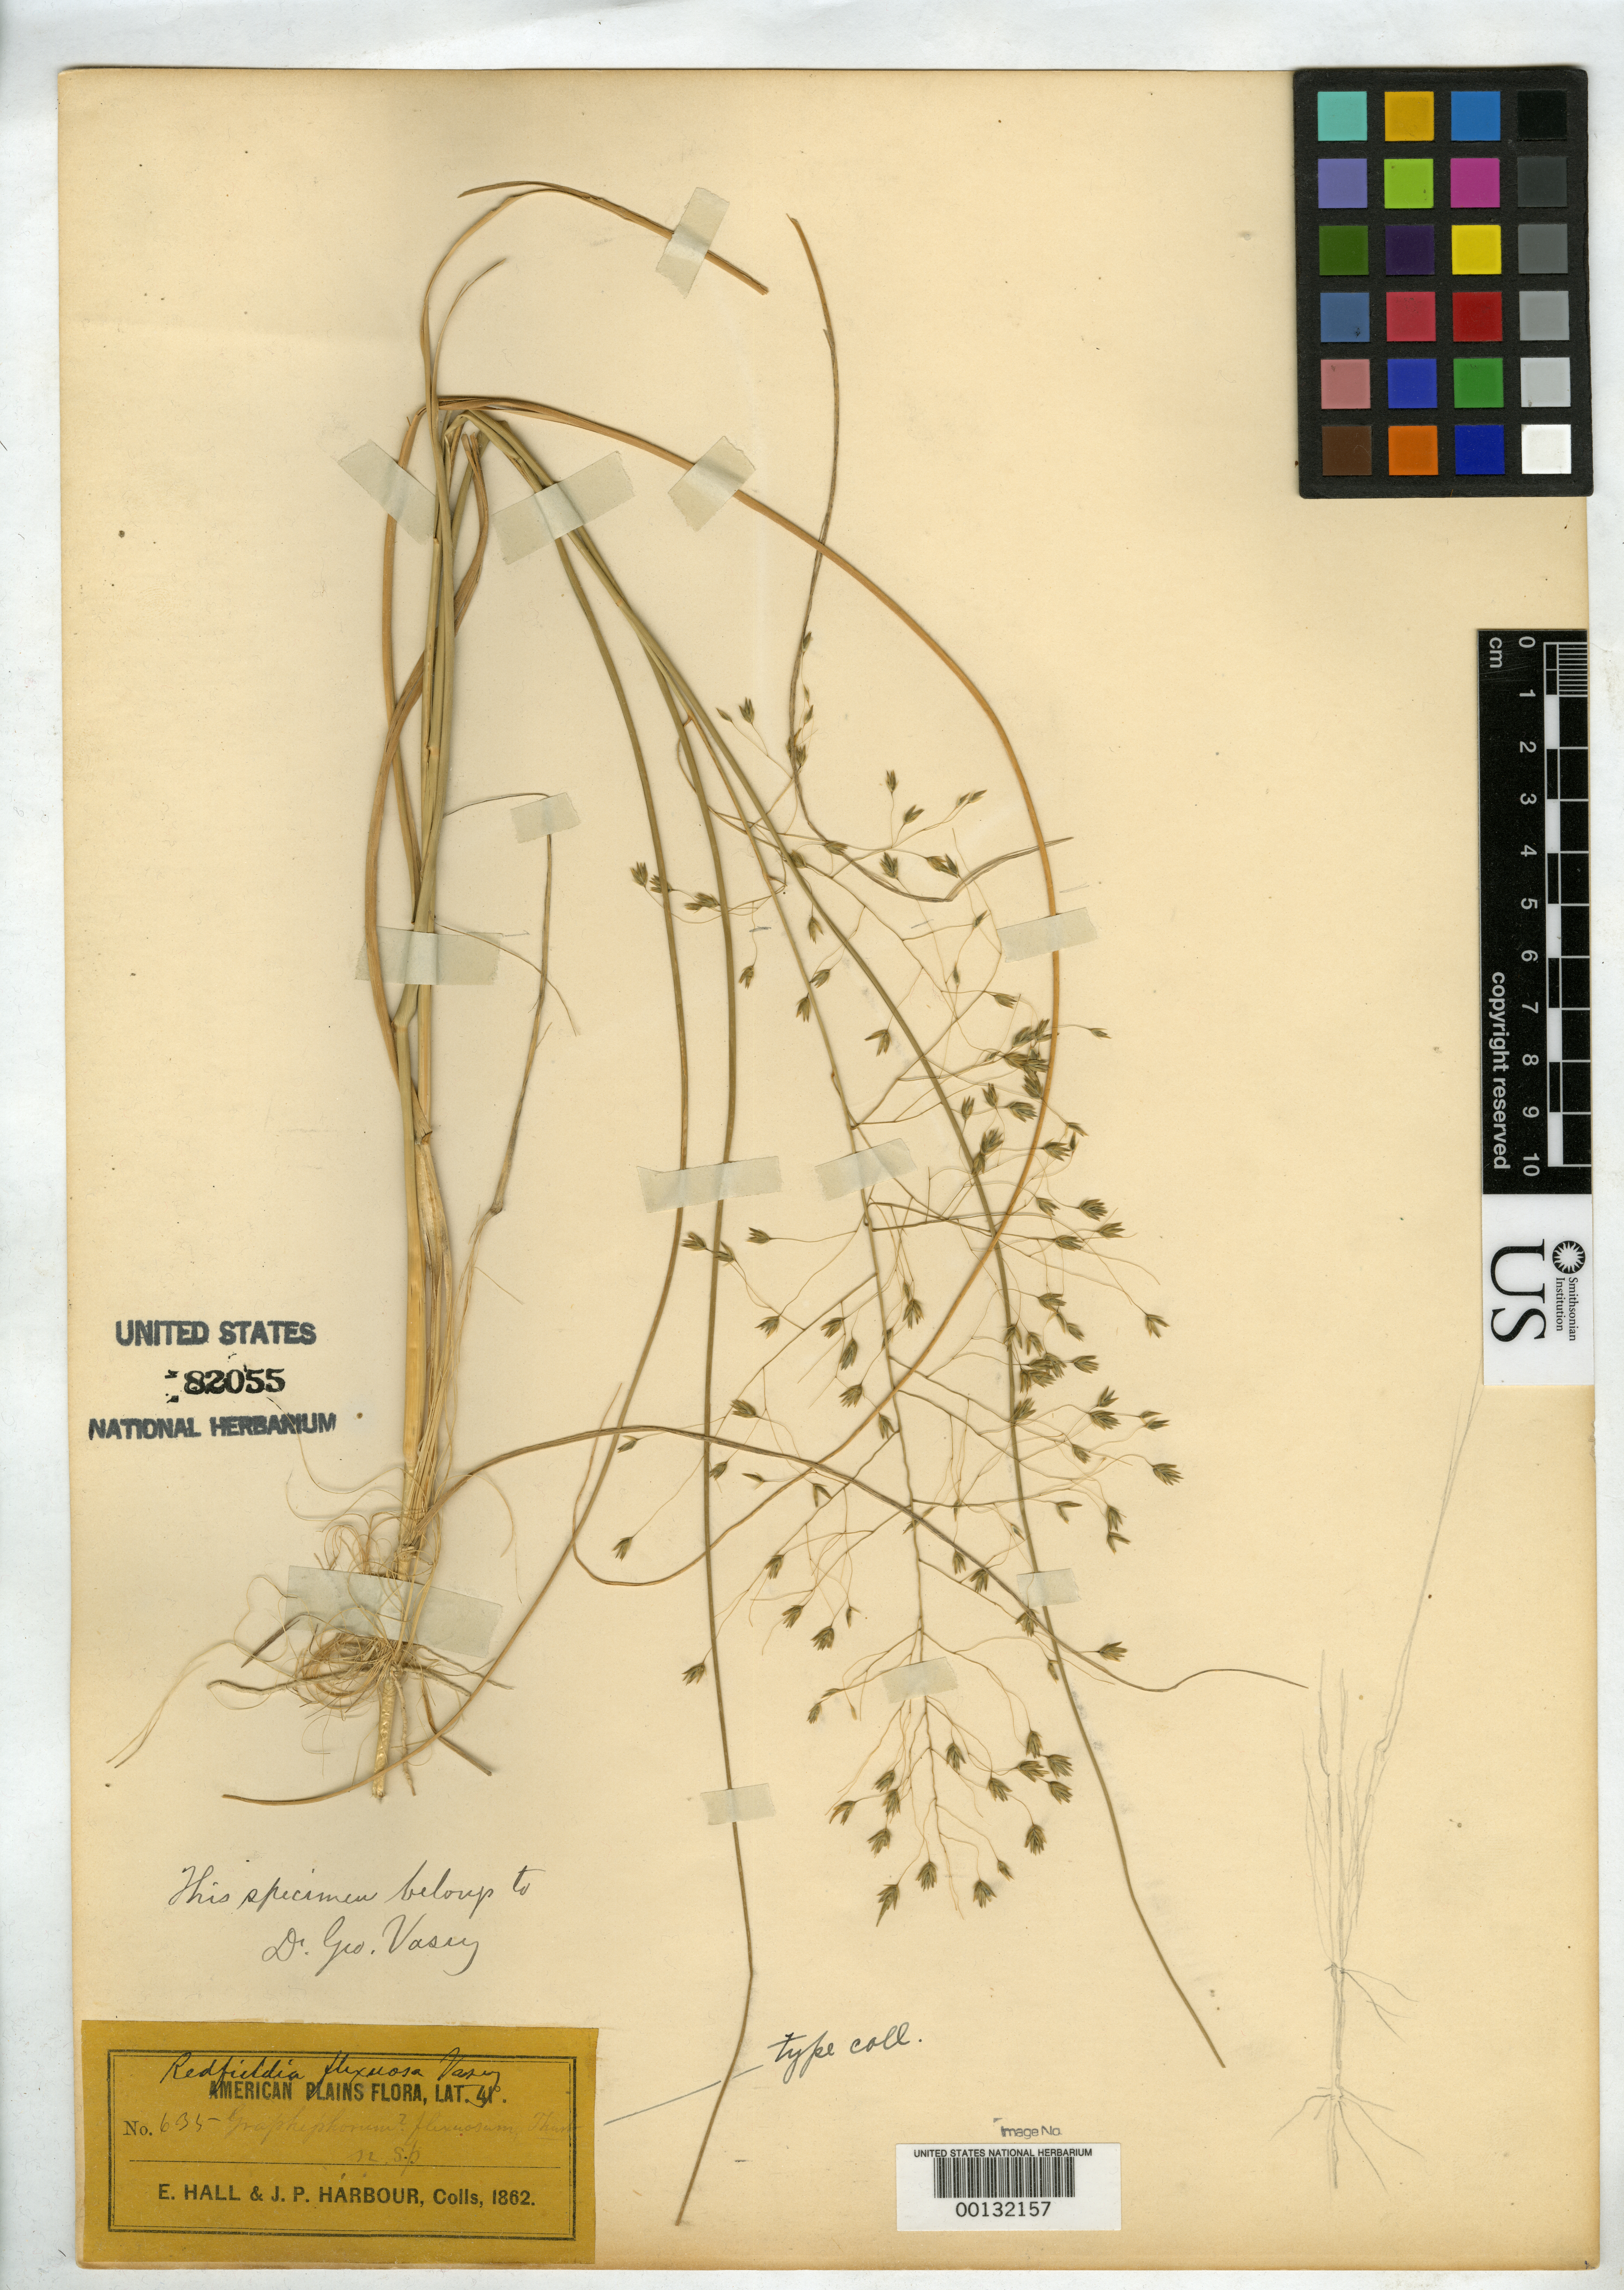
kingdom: Plantae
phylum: Tracheophyta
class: Liliopsida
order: Poales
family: Poaceae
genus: Graphephorum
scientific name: Graphephorum flexuosum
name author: Thurb. in A. Gray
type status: Type Collection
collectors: E. Hall & J. Harbour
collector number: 635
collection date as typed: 1862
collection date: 1862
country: United States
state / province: Nebraska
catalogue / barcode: US 82055